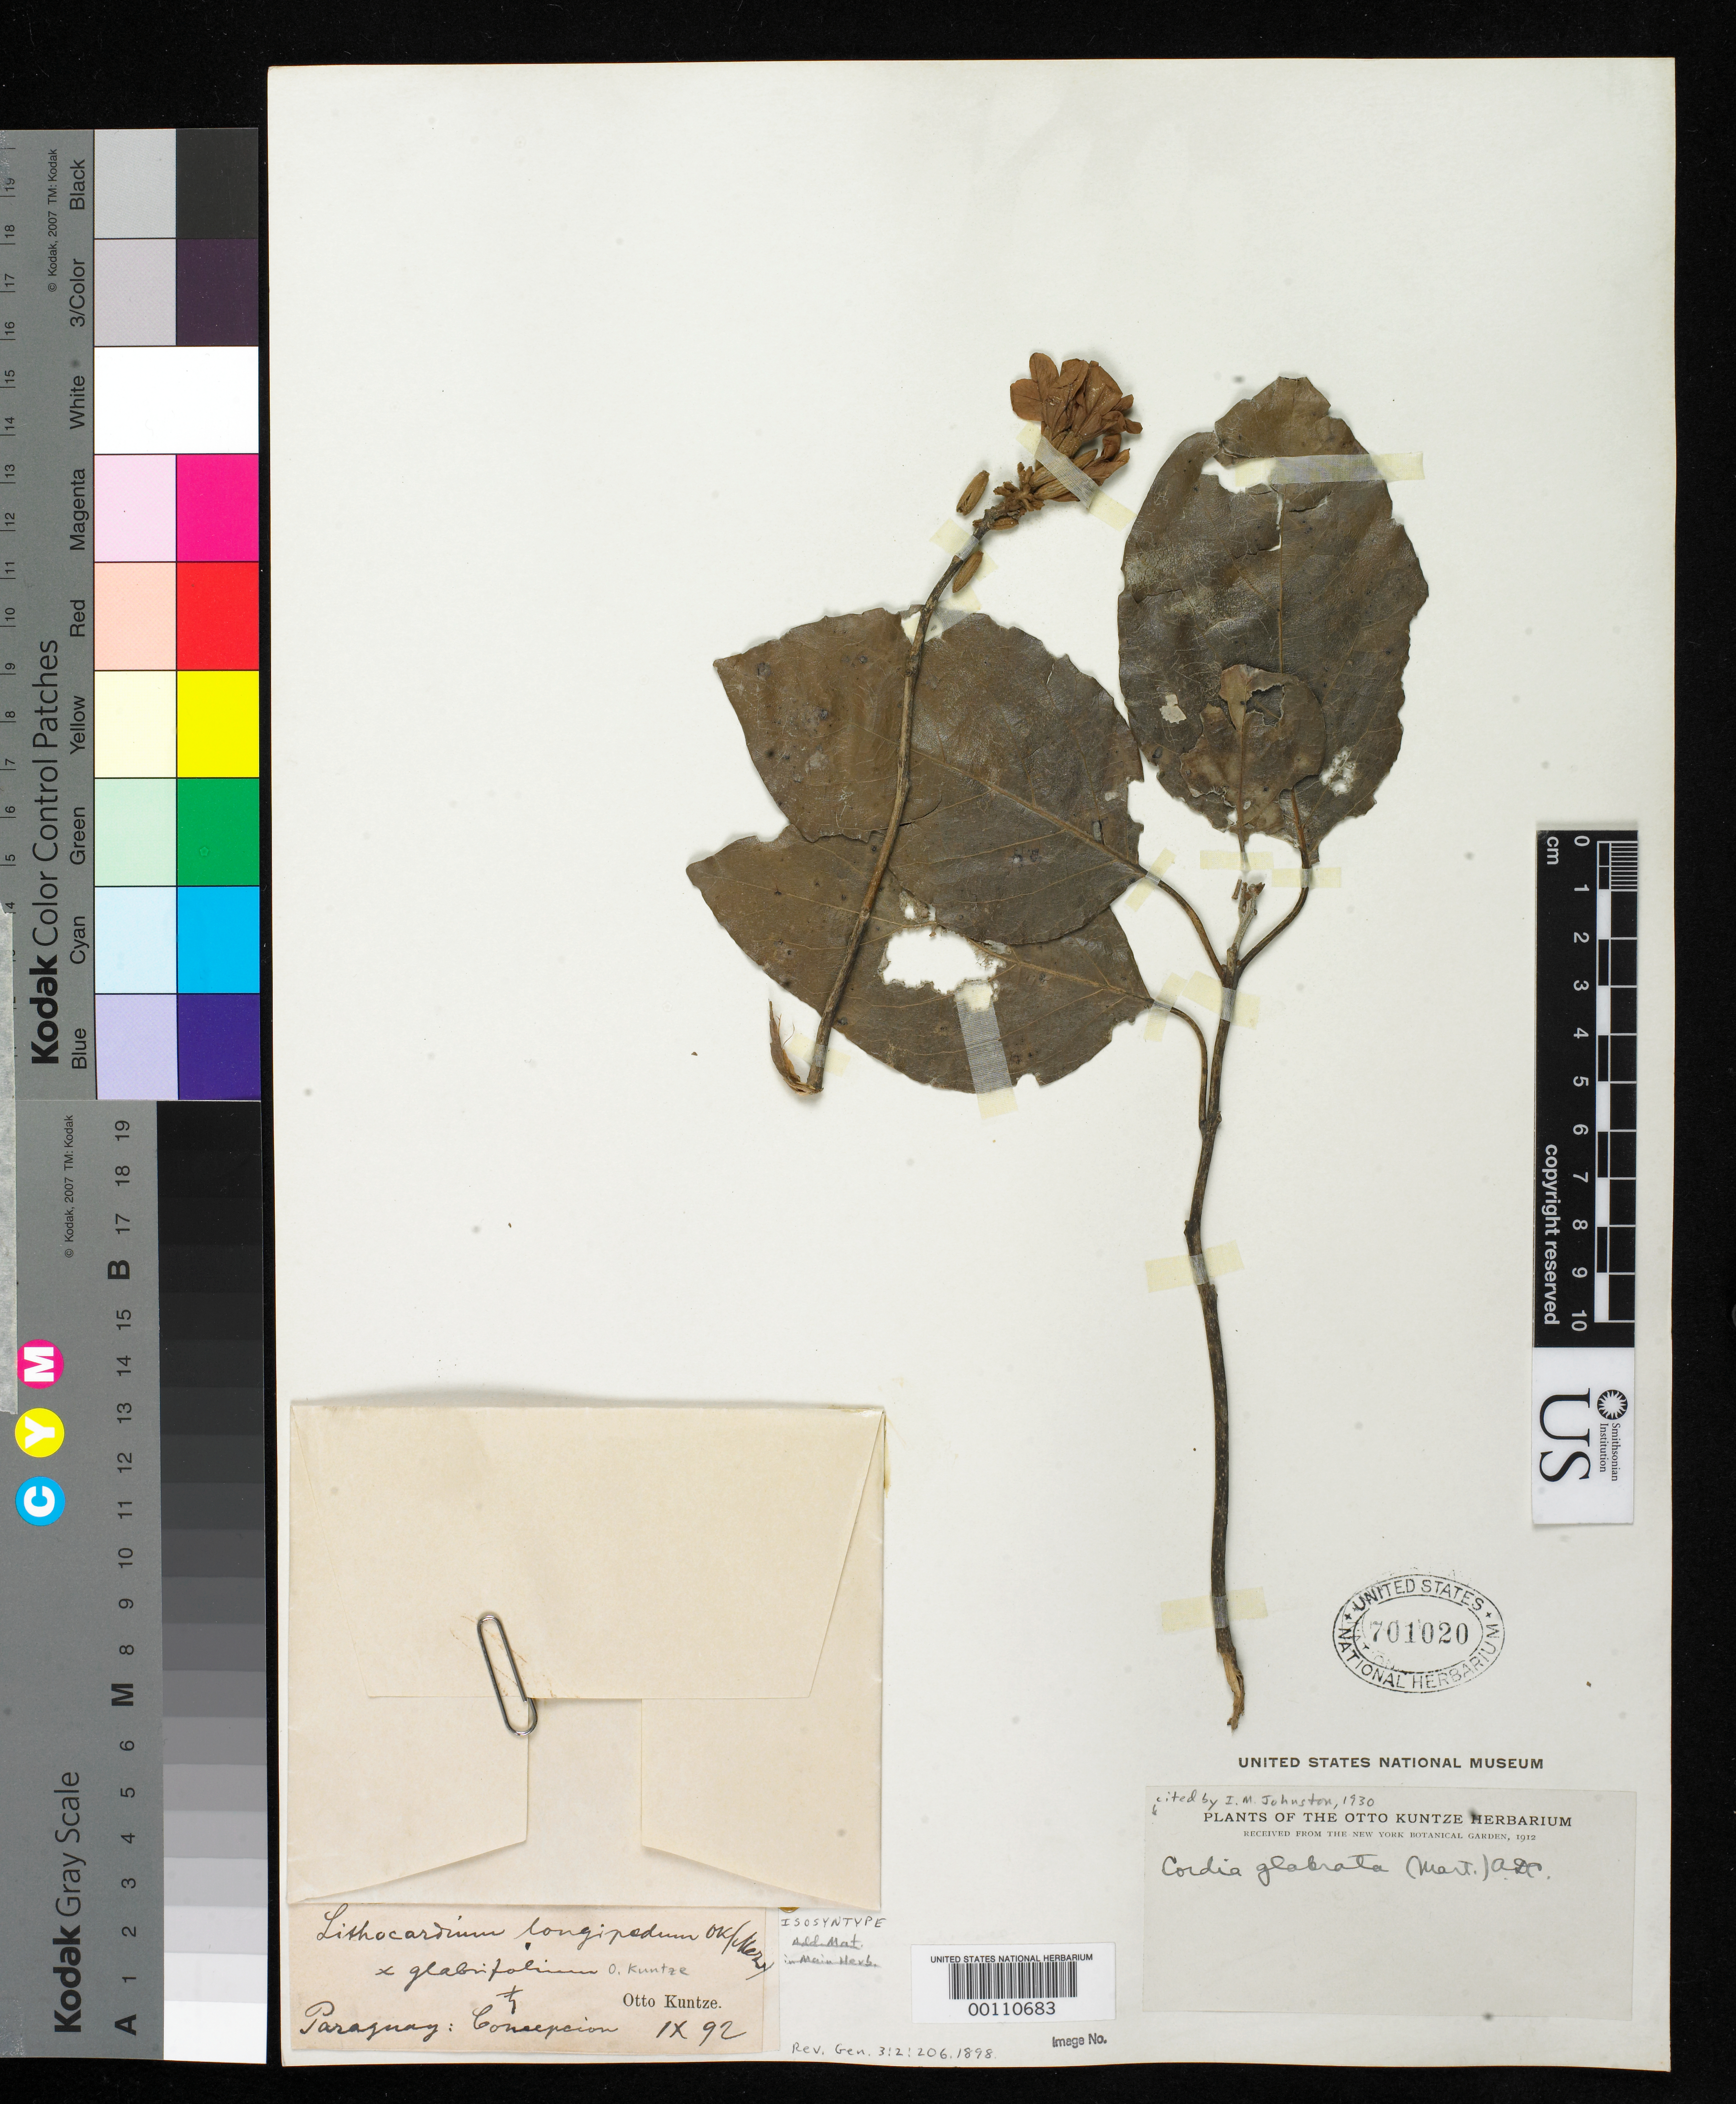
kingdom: Plantae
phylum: Tracheophyta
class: Magnoliopsida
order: Boraginales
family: Cordiaceae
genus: Lithocardium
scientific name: Lithocardium longipedum var. glabrifolium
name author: Kuntze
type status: Isosyntype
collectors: C.E.O. Kuntze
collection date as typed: Sep 1892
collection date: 1892-09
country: Paraguay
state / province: Concepción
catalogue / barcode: US 701020